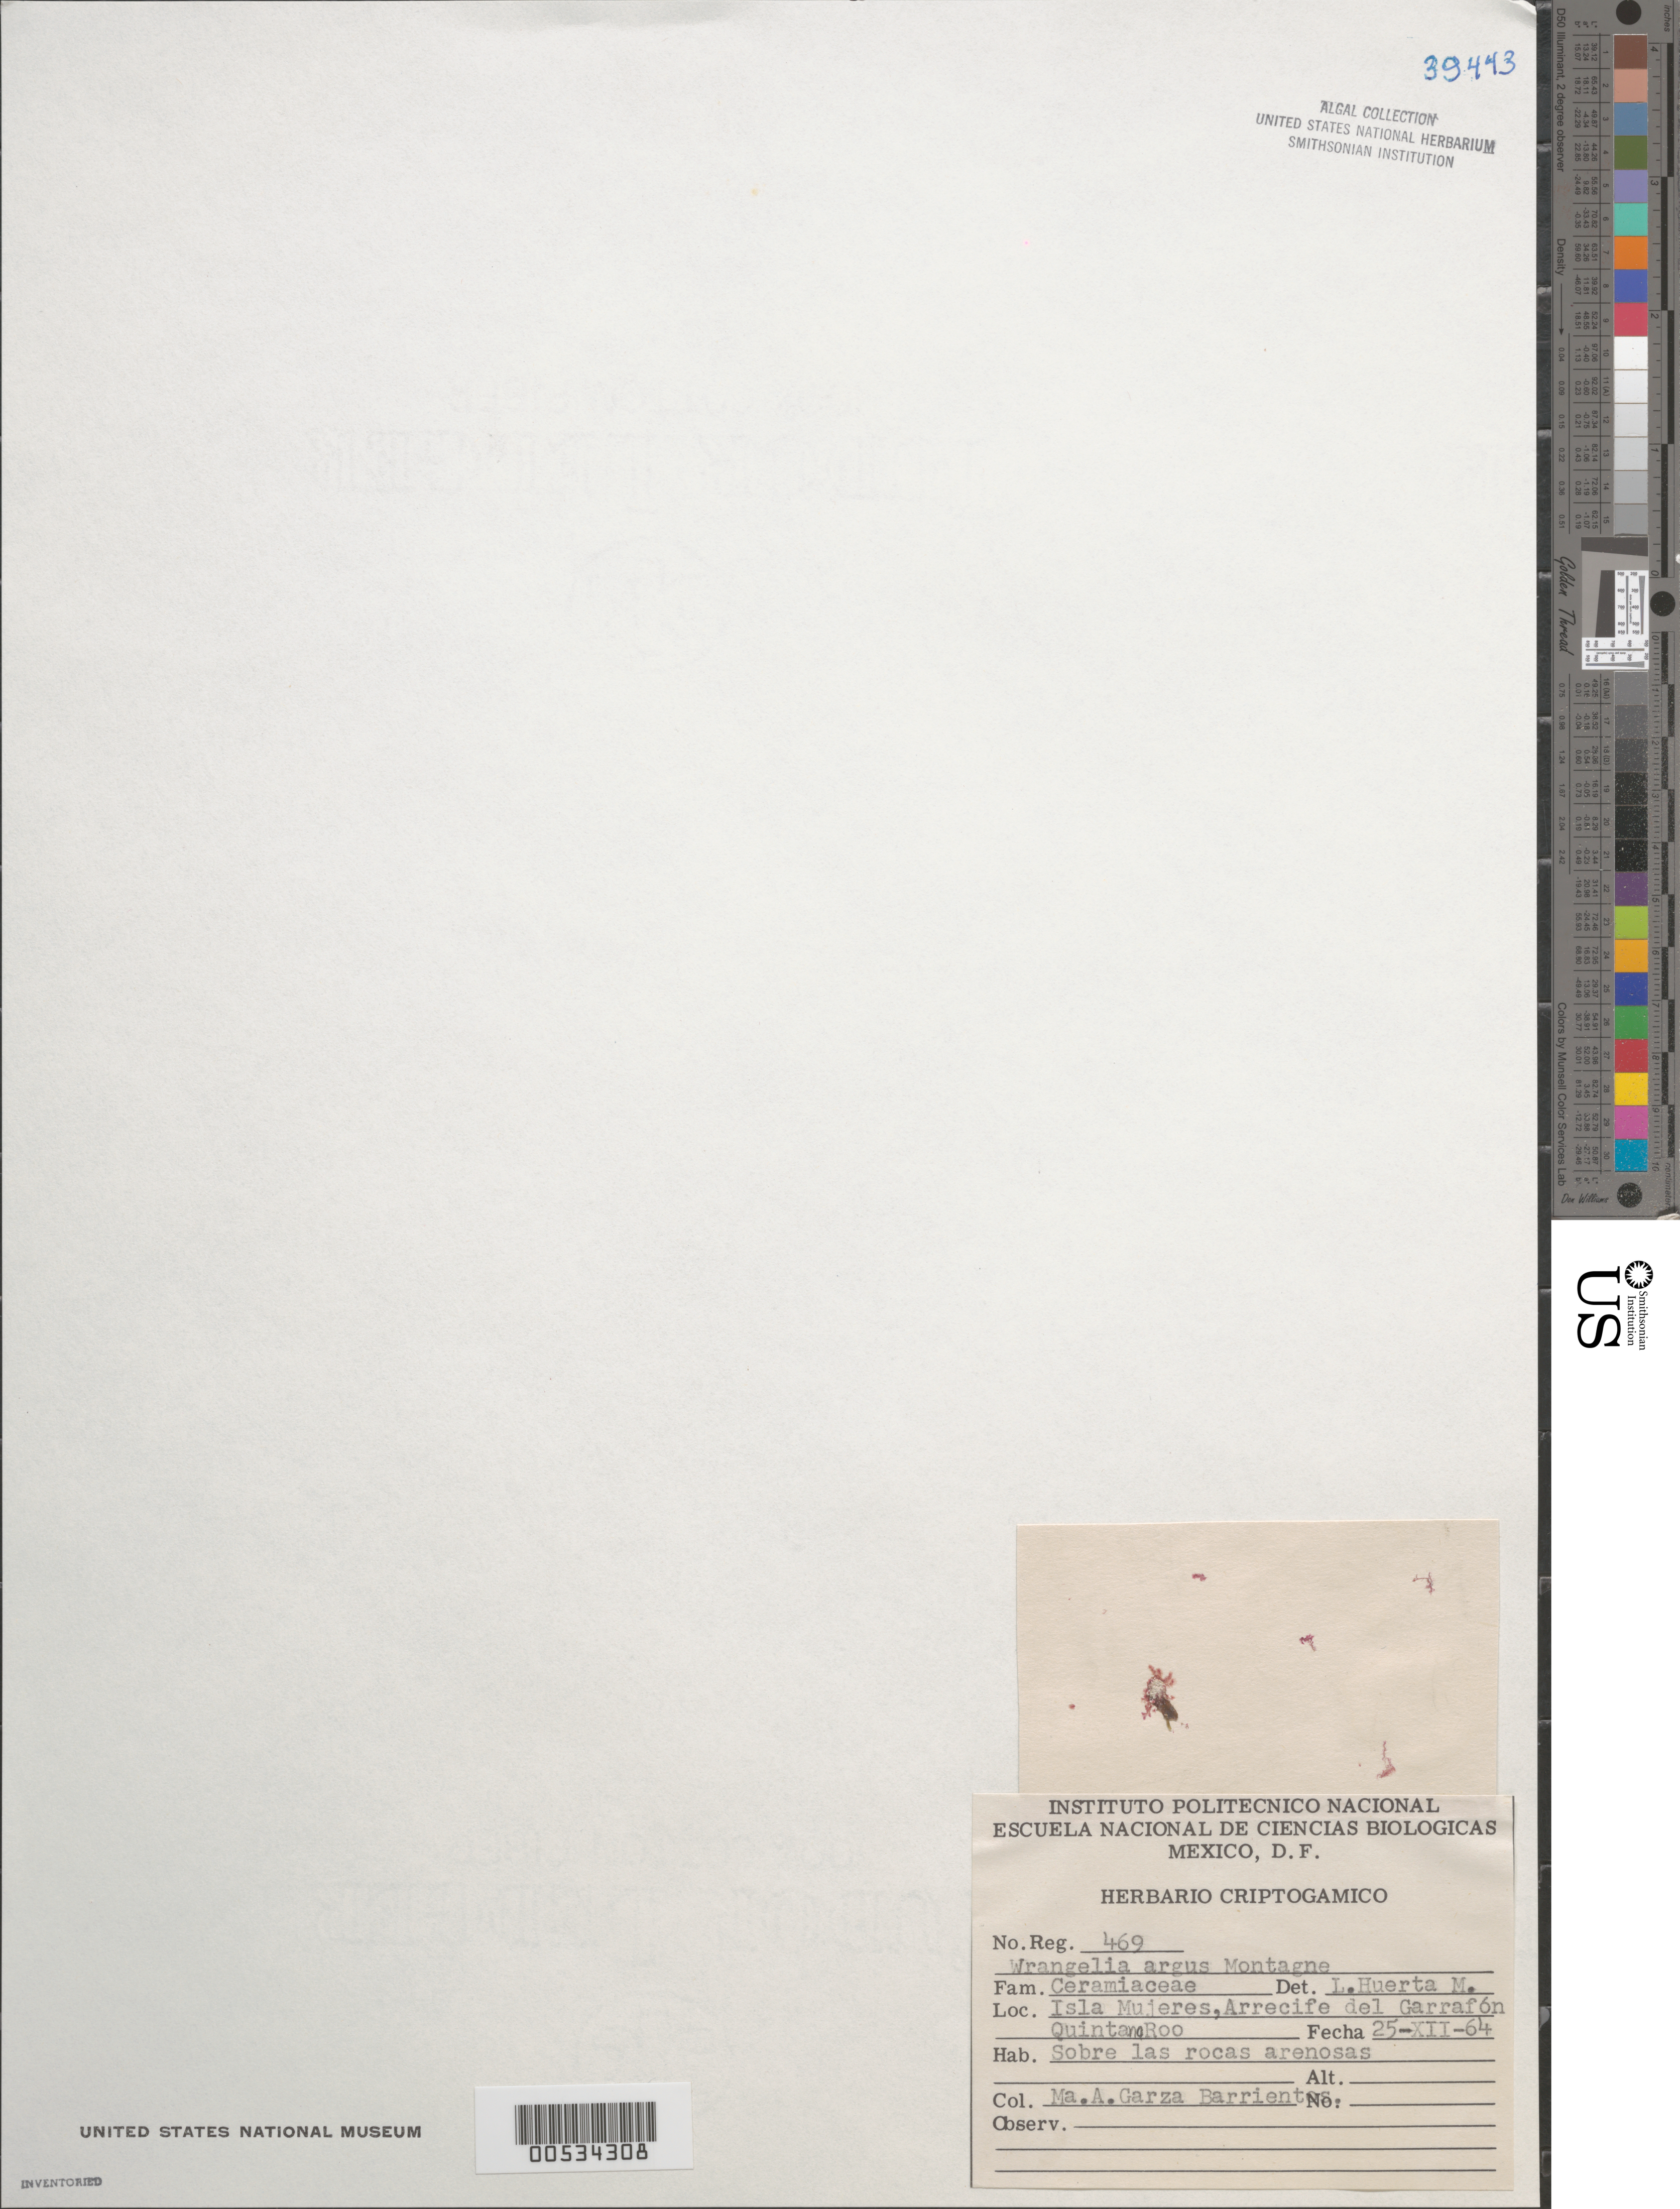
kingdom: Plantae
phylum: Rhodophyta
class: Florideophyceae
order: Ceramiales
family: Wrangeliaceae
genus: Wrangelia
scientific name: Wrangelia argus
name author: (Mont.) Mont.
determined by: Huerta M., L.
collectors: M. Garza Barrientos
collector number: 469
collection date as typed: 25 Dec 1964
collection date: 1964-12-25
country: Mexico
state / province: Quintana Roo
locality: Isla mujeres, arrecife del garrafon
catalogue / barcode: US 39443